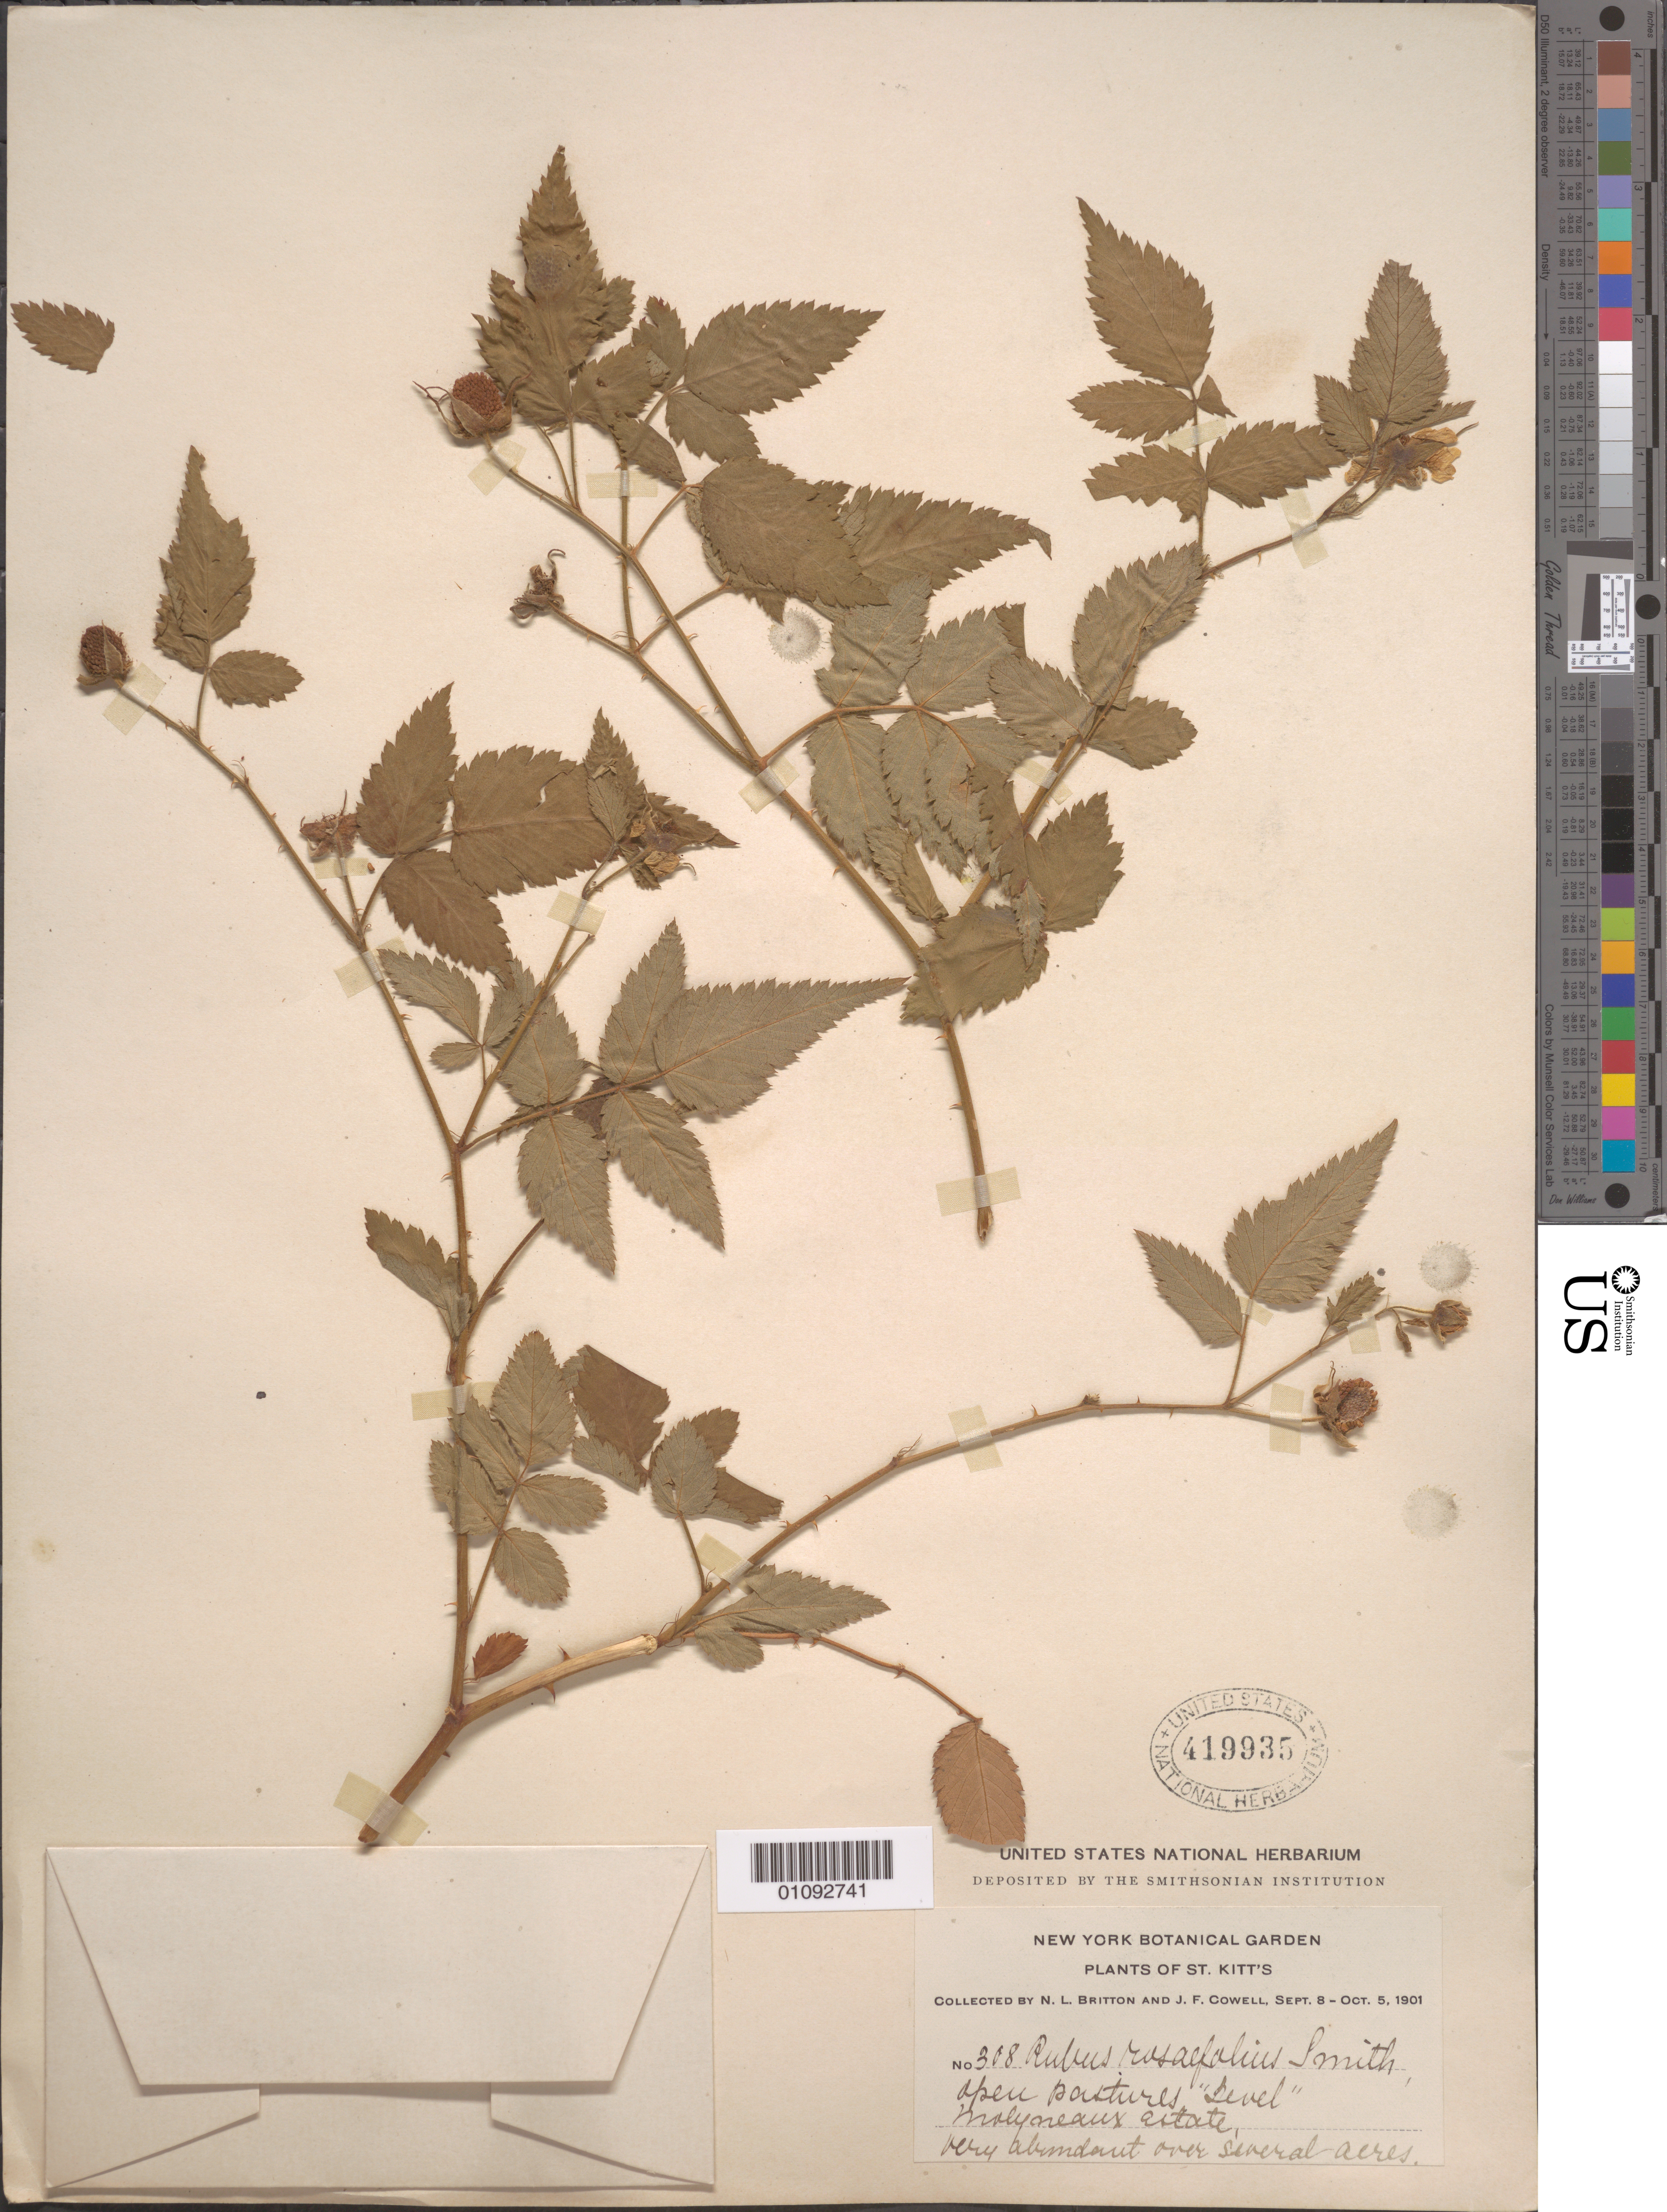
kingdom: Plantae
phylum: Tracheophyta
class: Magnoliopsida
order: Rosales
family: Rosaceae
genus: Rubus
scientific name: Rubus rosifolius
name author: Sm.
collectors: N. Britton & J. F. Cowell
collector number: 308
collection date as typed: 08 Sep 1901 to 05 Oct 1901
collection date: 1901-09-08/1901-10-05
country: St. Christopher-Nevis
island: St. Christopher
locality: Molyneaux Estate.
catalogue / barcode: US 419935